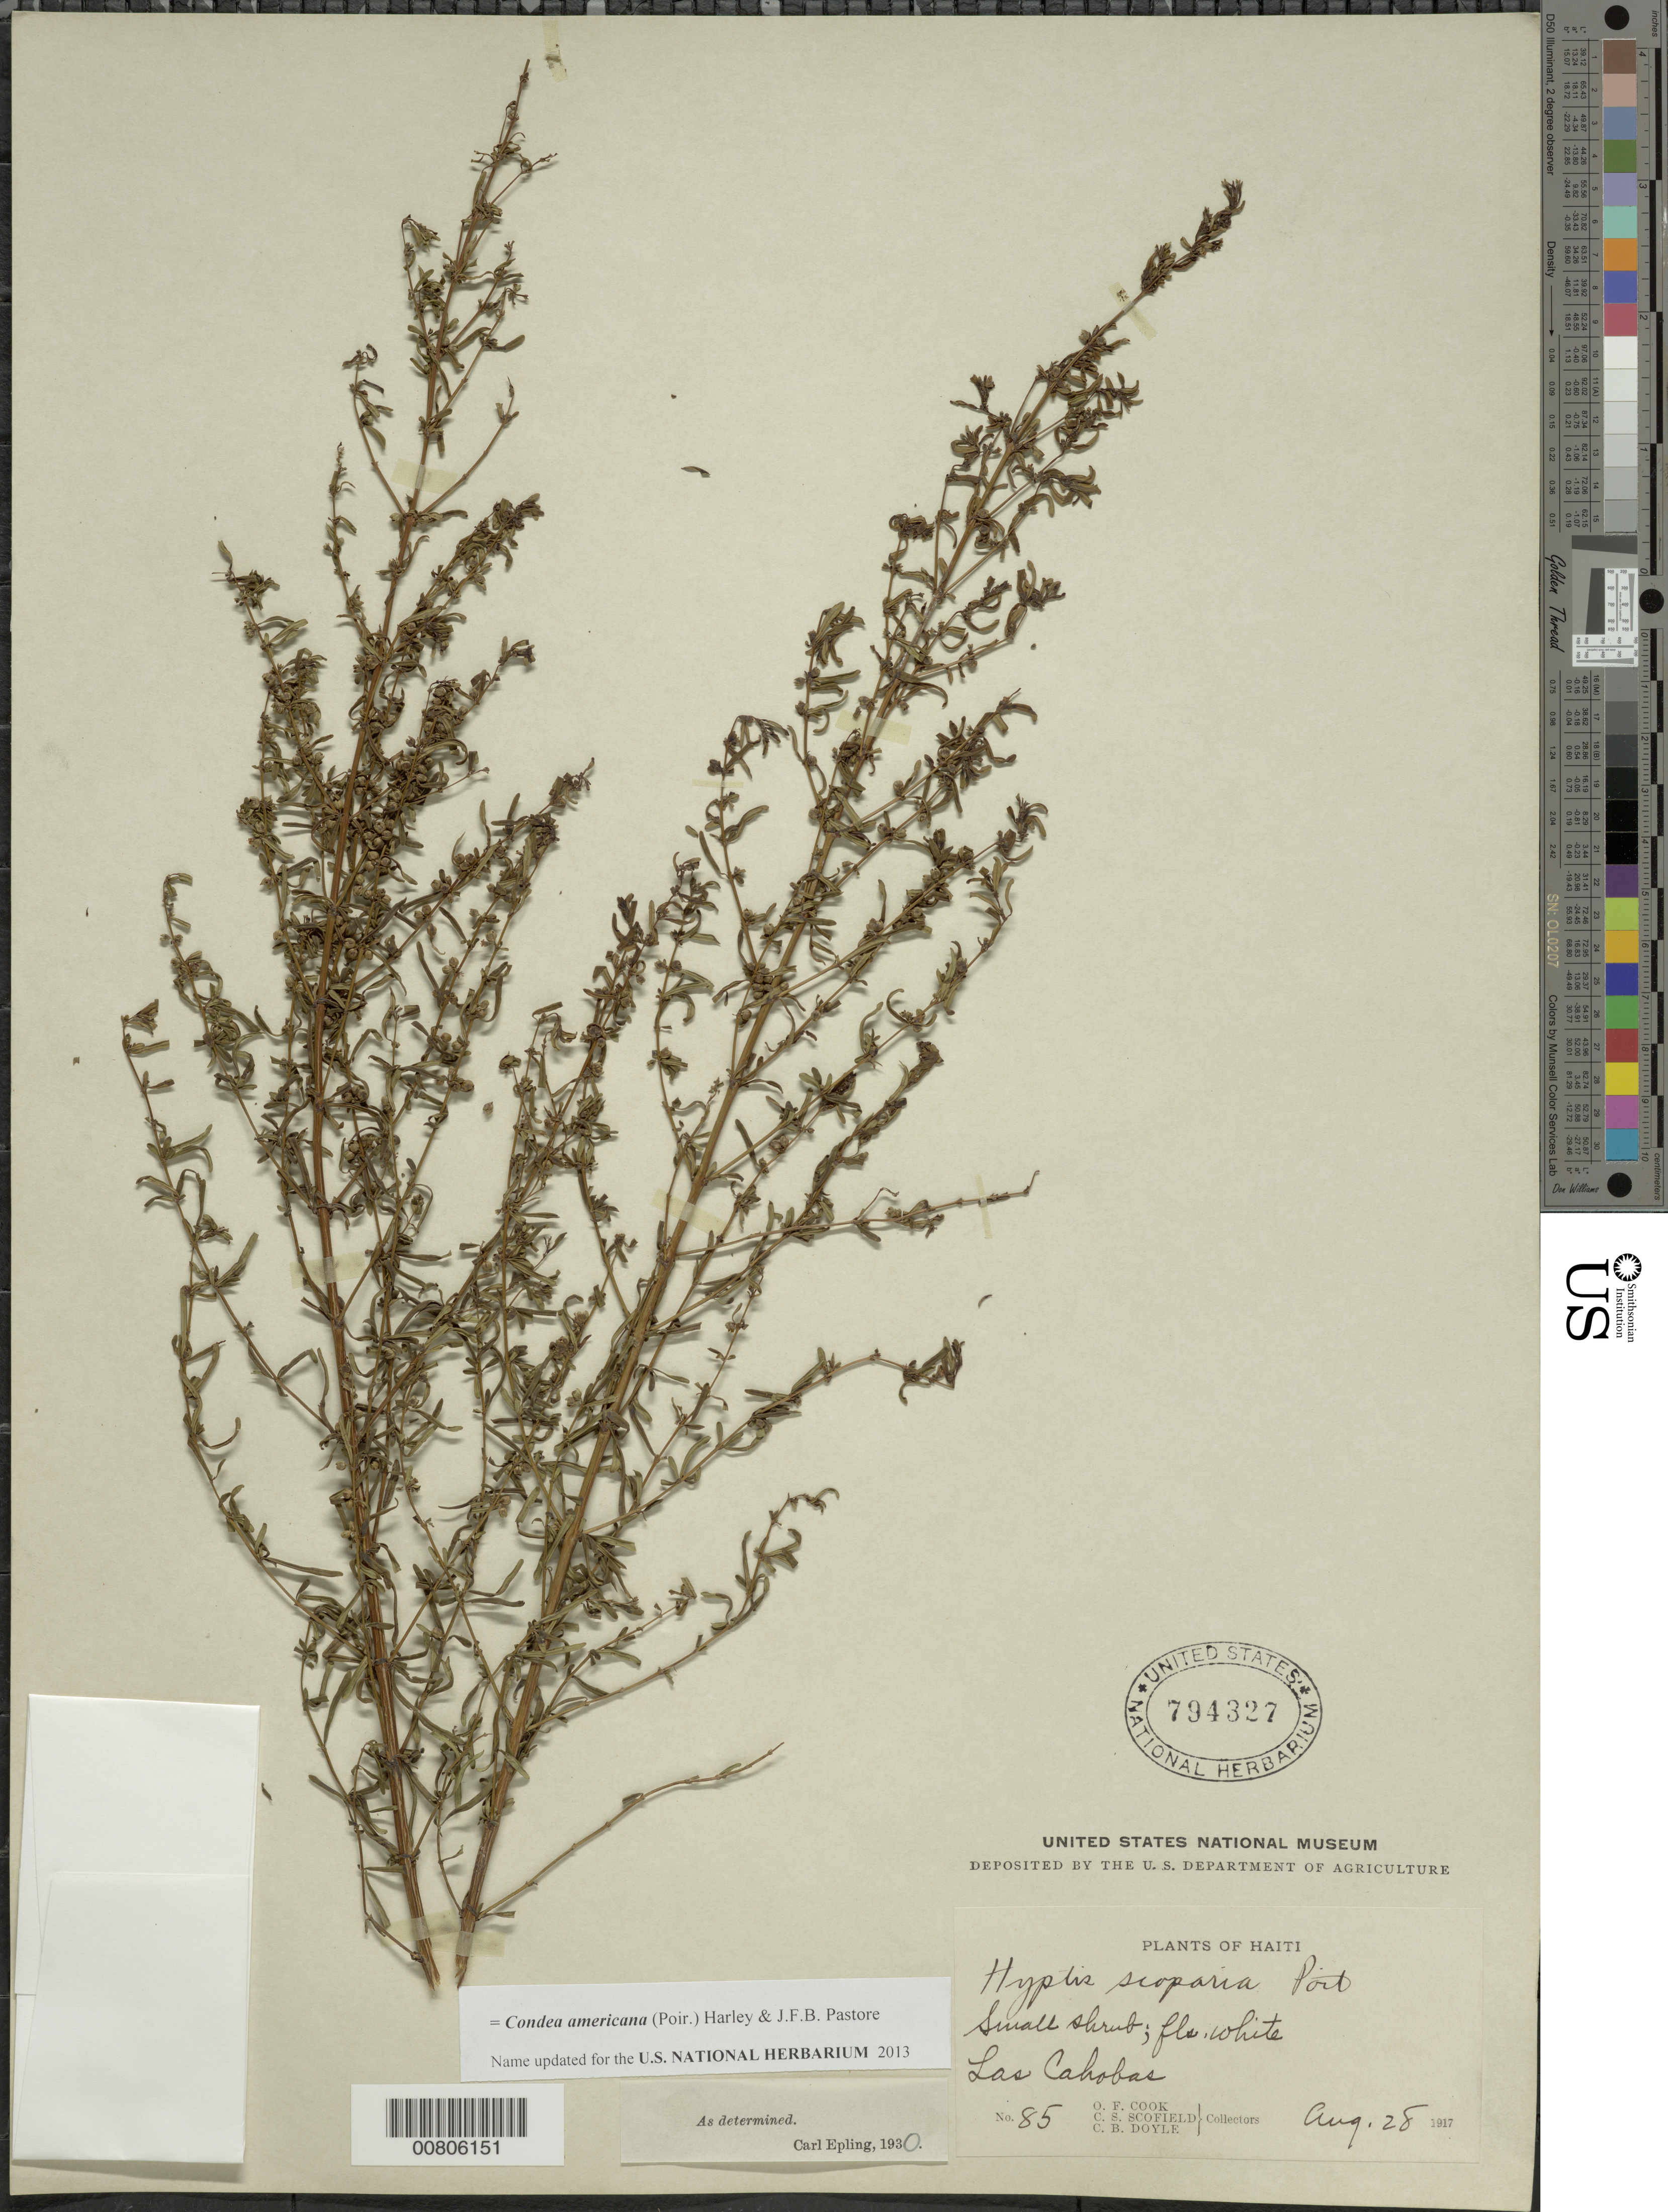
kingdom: Plantae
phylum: Tracheophyta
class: Magnoliopsida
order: Lamiales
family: Lamiaceae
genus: Condea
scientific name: Condea americana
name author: (Poir.) Harley & J.F.B. Pastore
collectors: O. F. Cook, C. Scofield & C. Doyle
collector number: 85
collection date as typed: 28 Aug 1917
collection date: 1917-08-28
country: Haiti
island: Hispaniola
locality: Las Cahobas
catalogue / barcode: US 794327